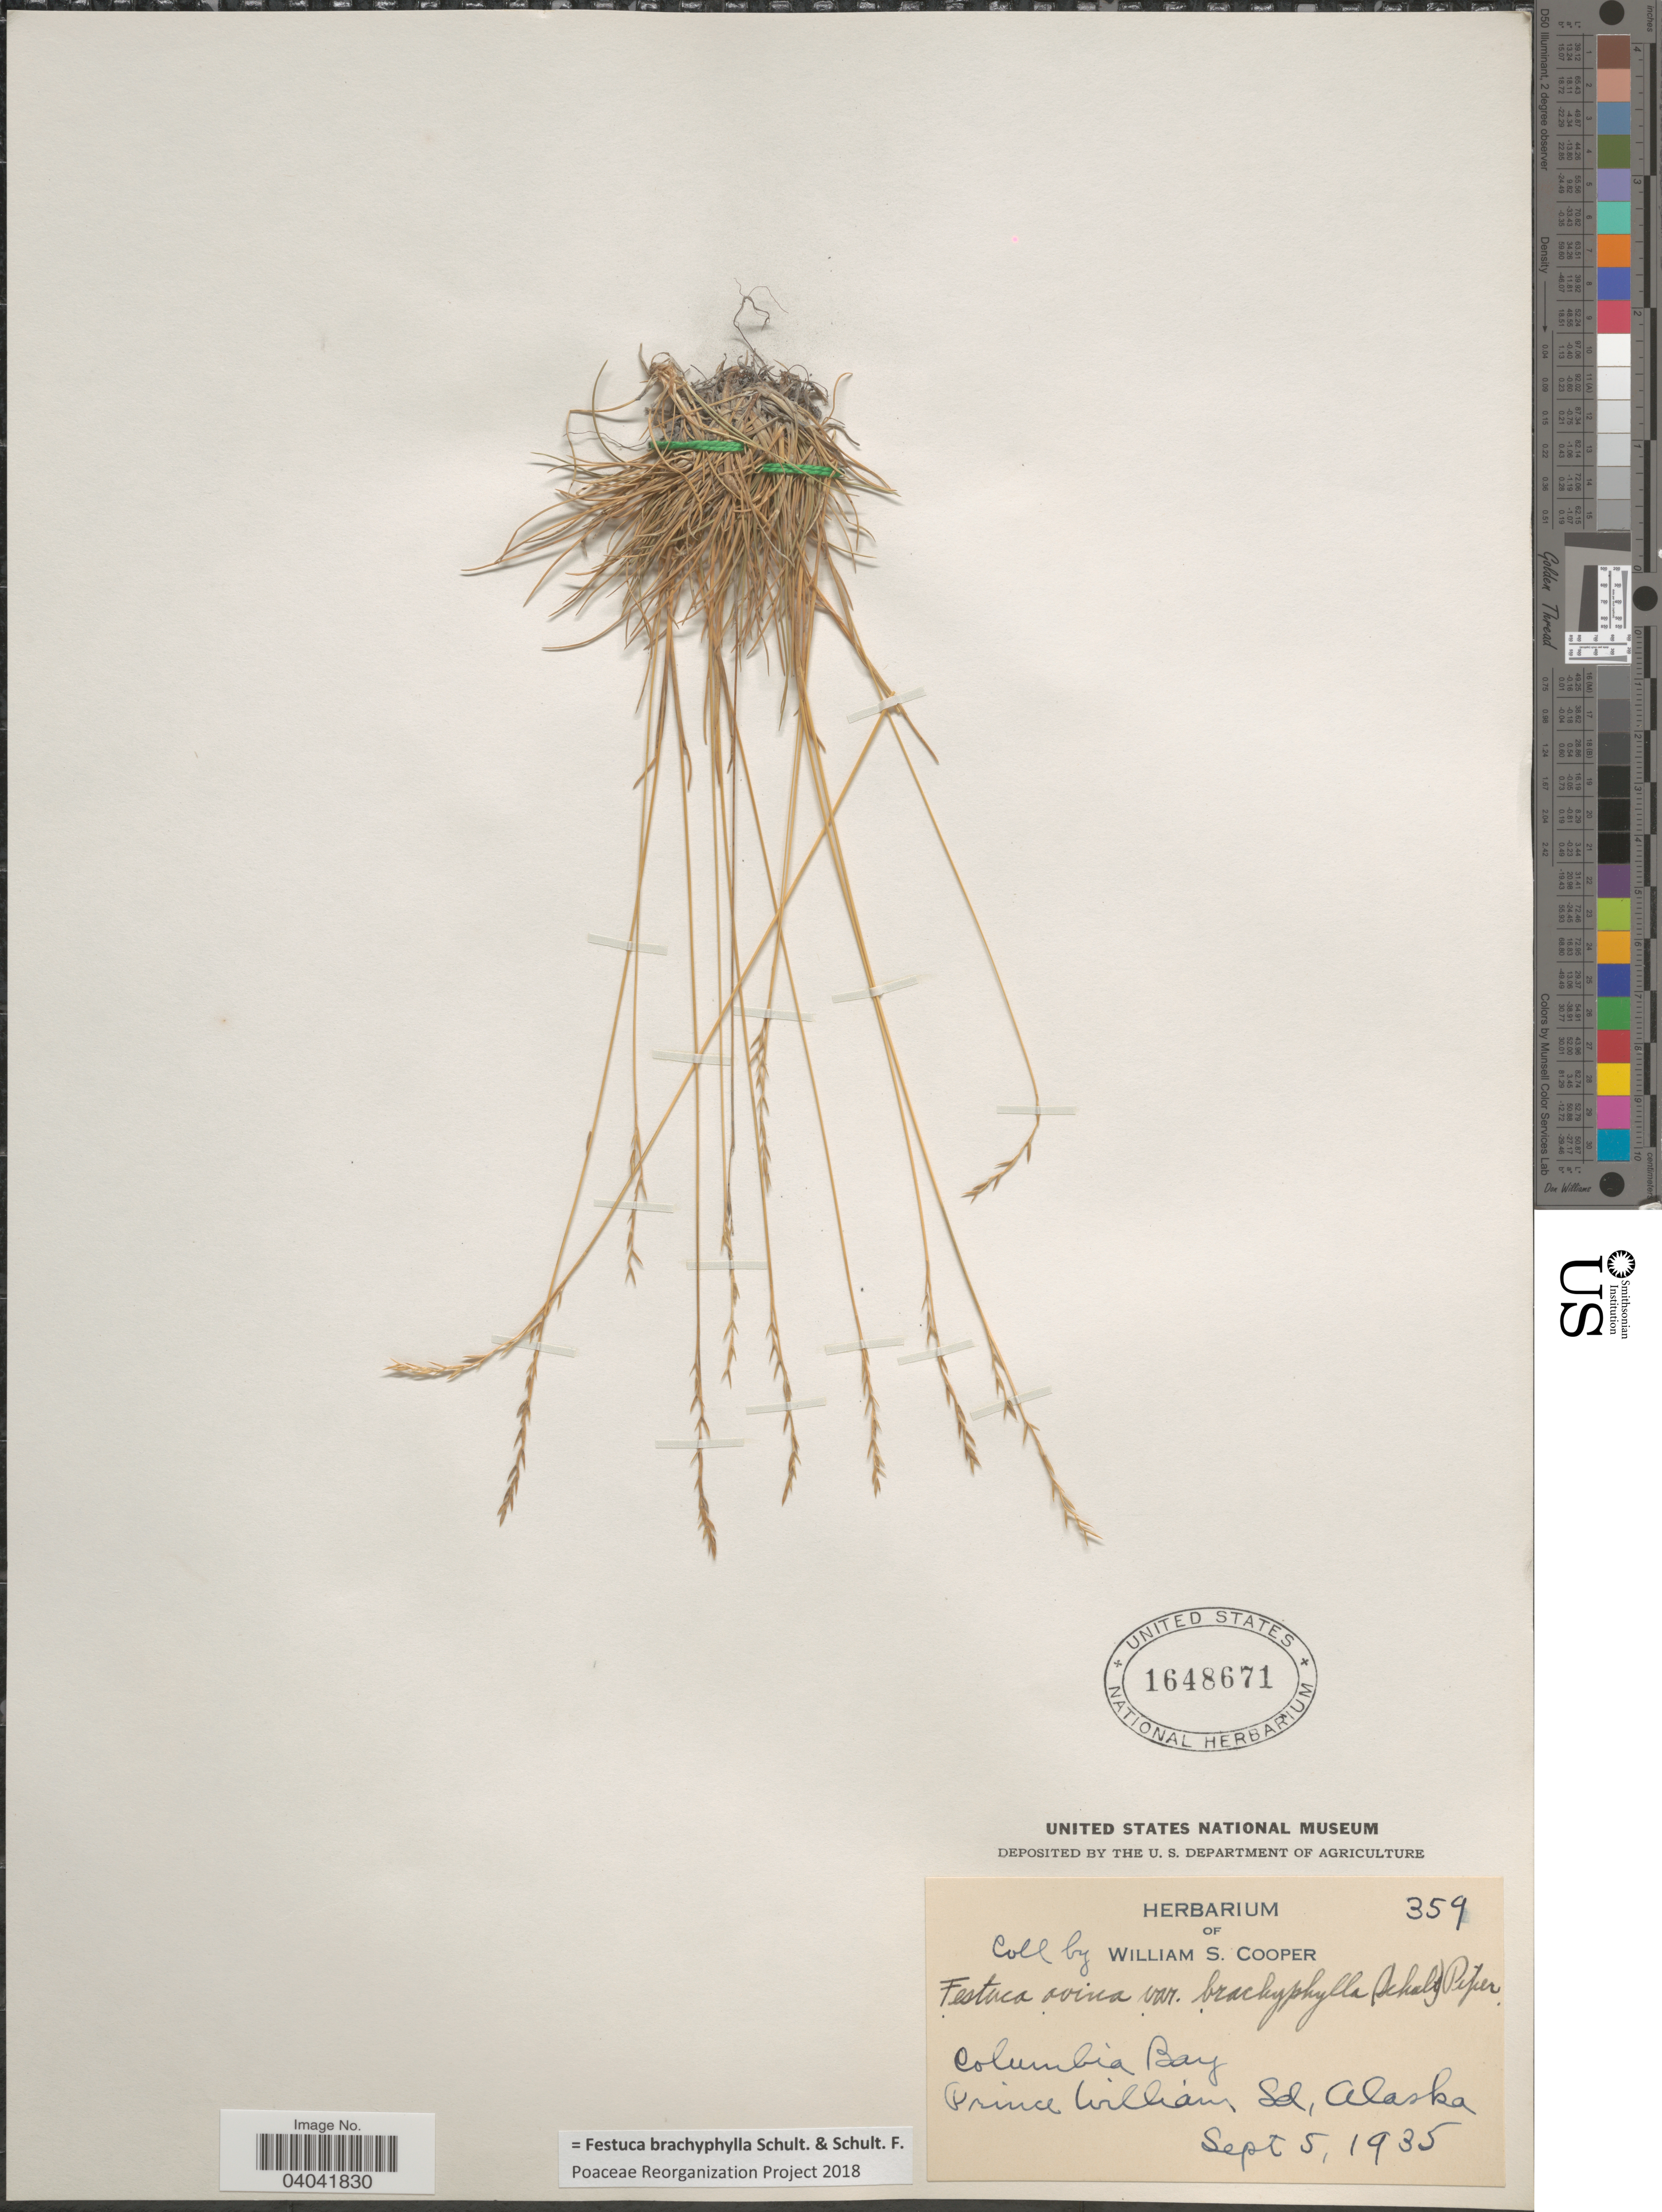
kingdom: Plantae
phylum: Tracheophyta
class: Liliopsida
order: Poales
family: Poaceae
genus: Festuca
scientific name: Festuca brachyphylla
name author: Schult. & Schult. f.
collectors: W. Cooper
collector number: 359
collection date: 1935-09-05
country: United States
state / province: Alaska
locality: Columbia Bay. Prince William Id.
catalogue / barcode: US 1648671